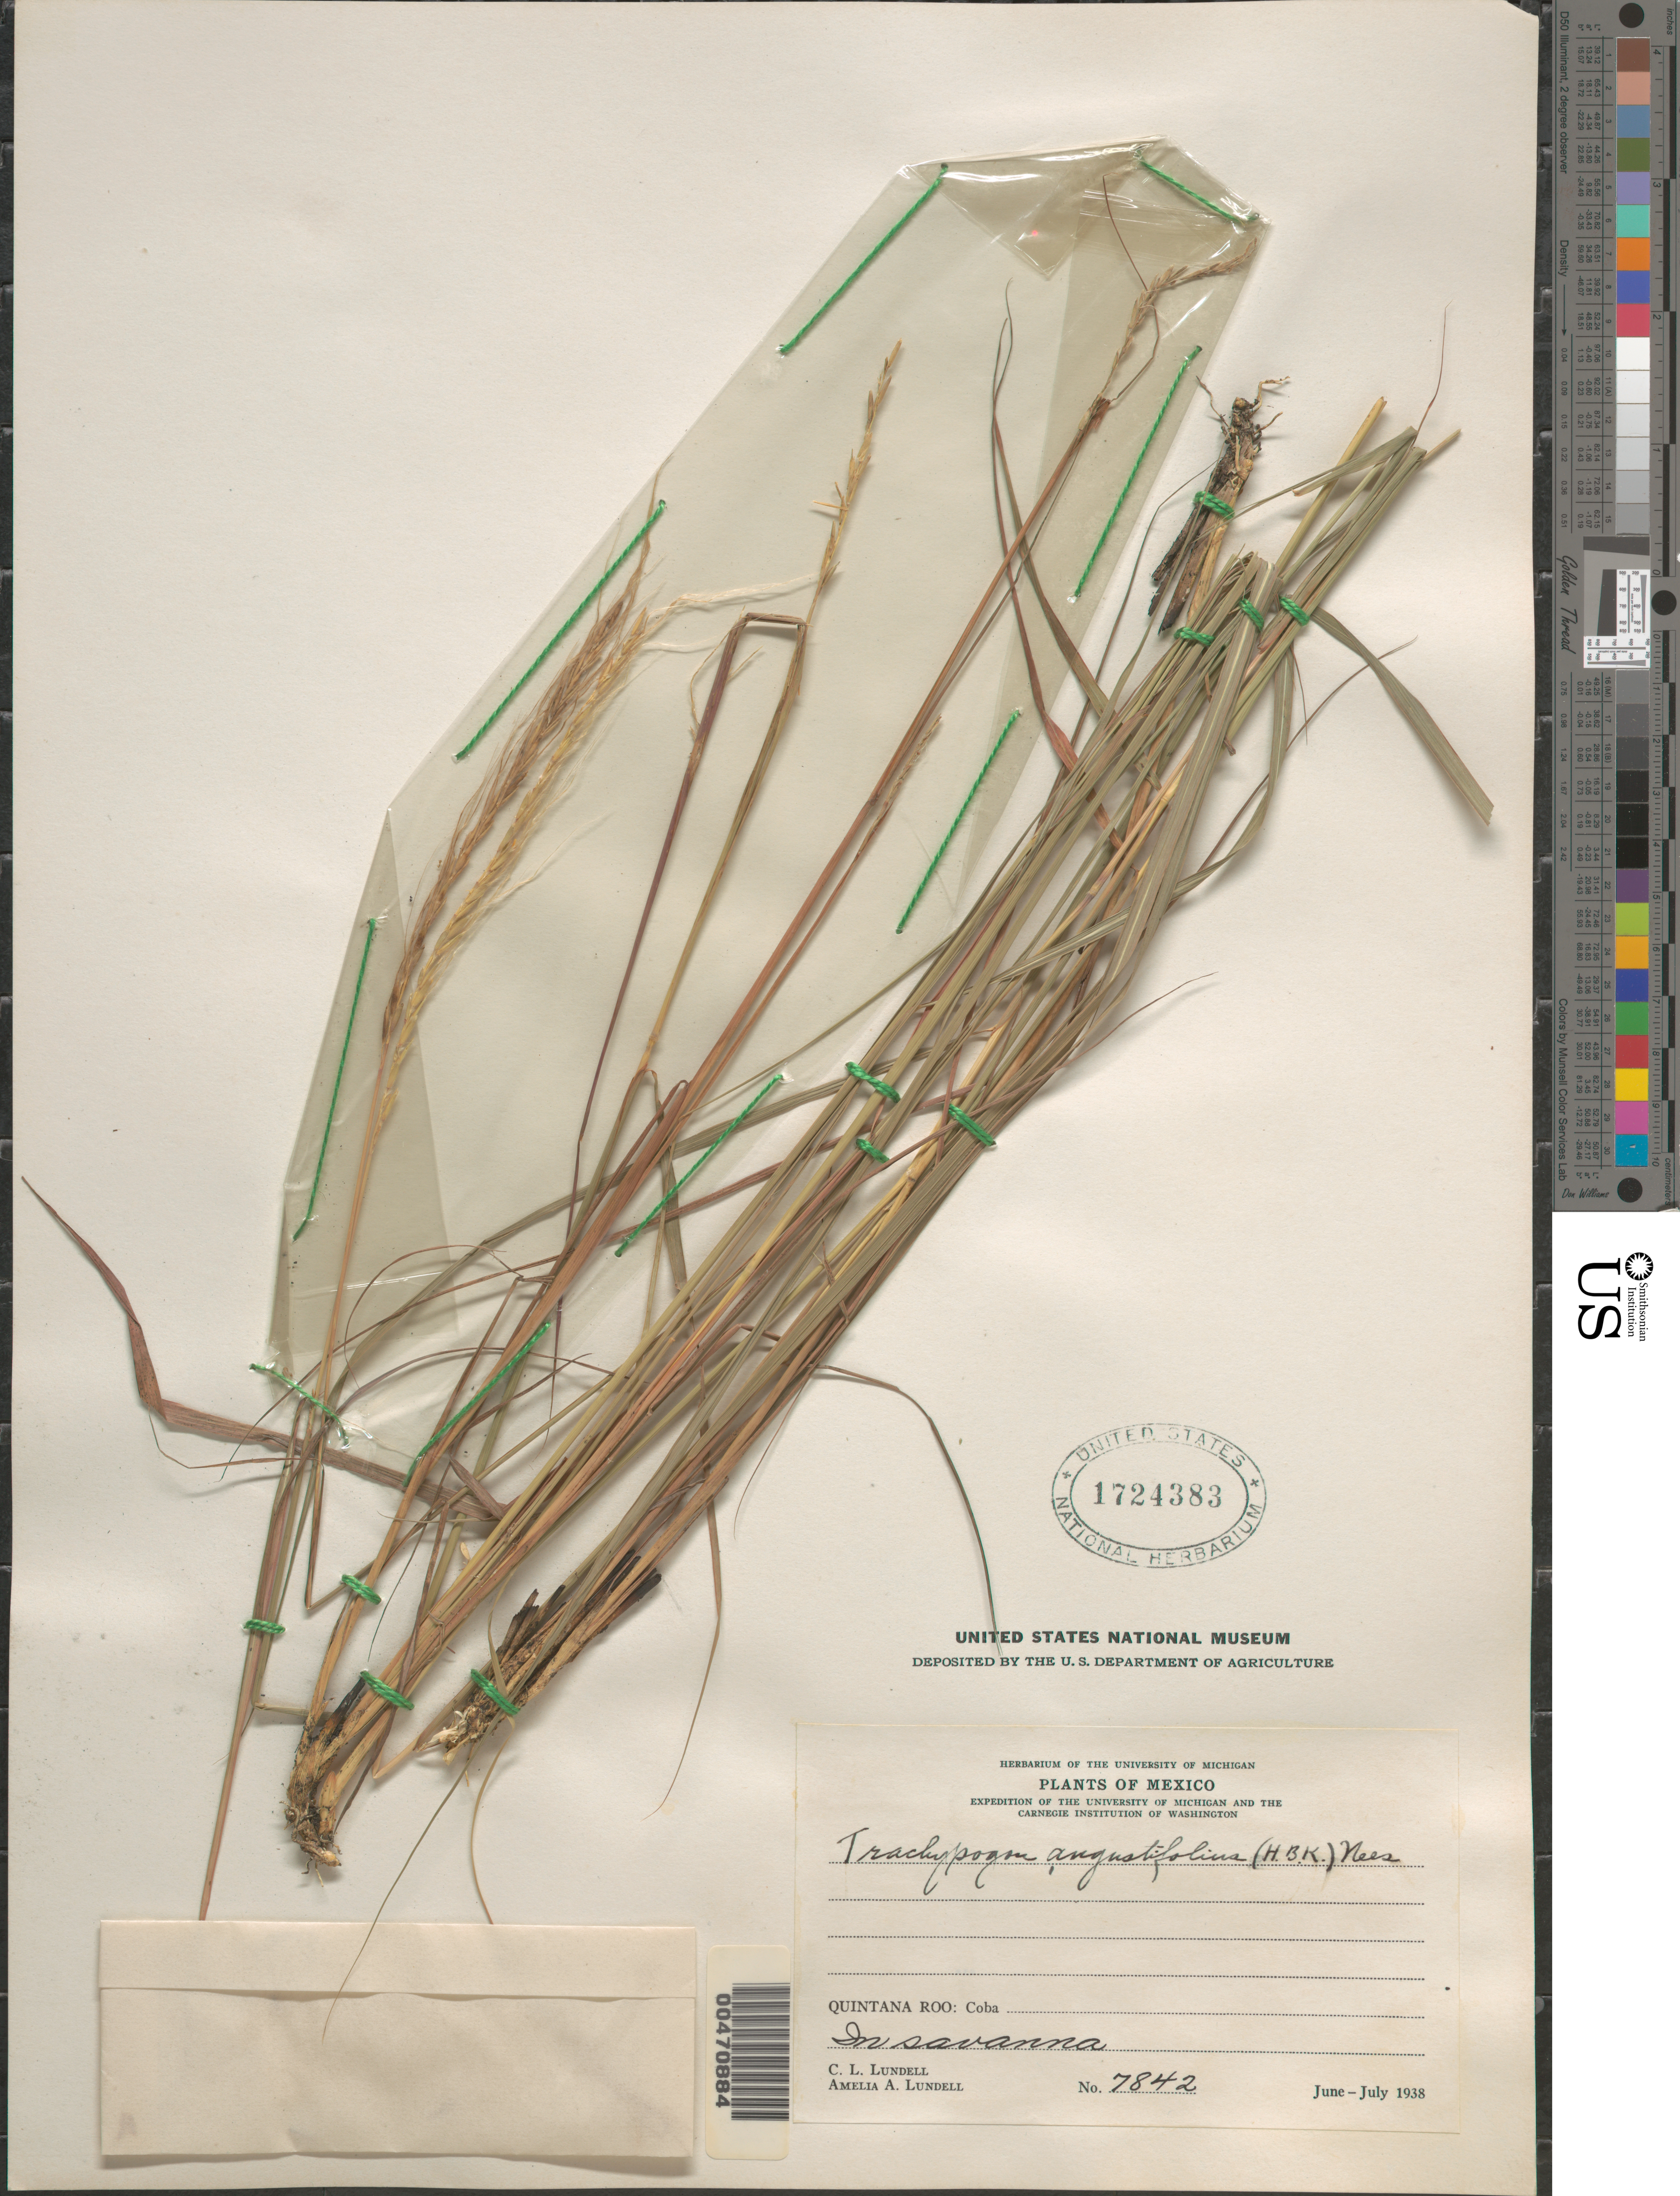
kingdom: Plantae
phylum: Tracheophyta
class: Liliopsida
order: Poales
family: Poaceae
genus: Trachypogon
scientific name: Trachypogon angustifolius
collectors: C. L. Lundell & A. A. Lundell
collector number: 7842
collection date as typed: Jun 1938 to -- Jul 1938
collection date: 1938-06/1938-07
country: Mexico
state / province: Quintana Roo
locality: Coba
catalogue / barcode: US 1724383